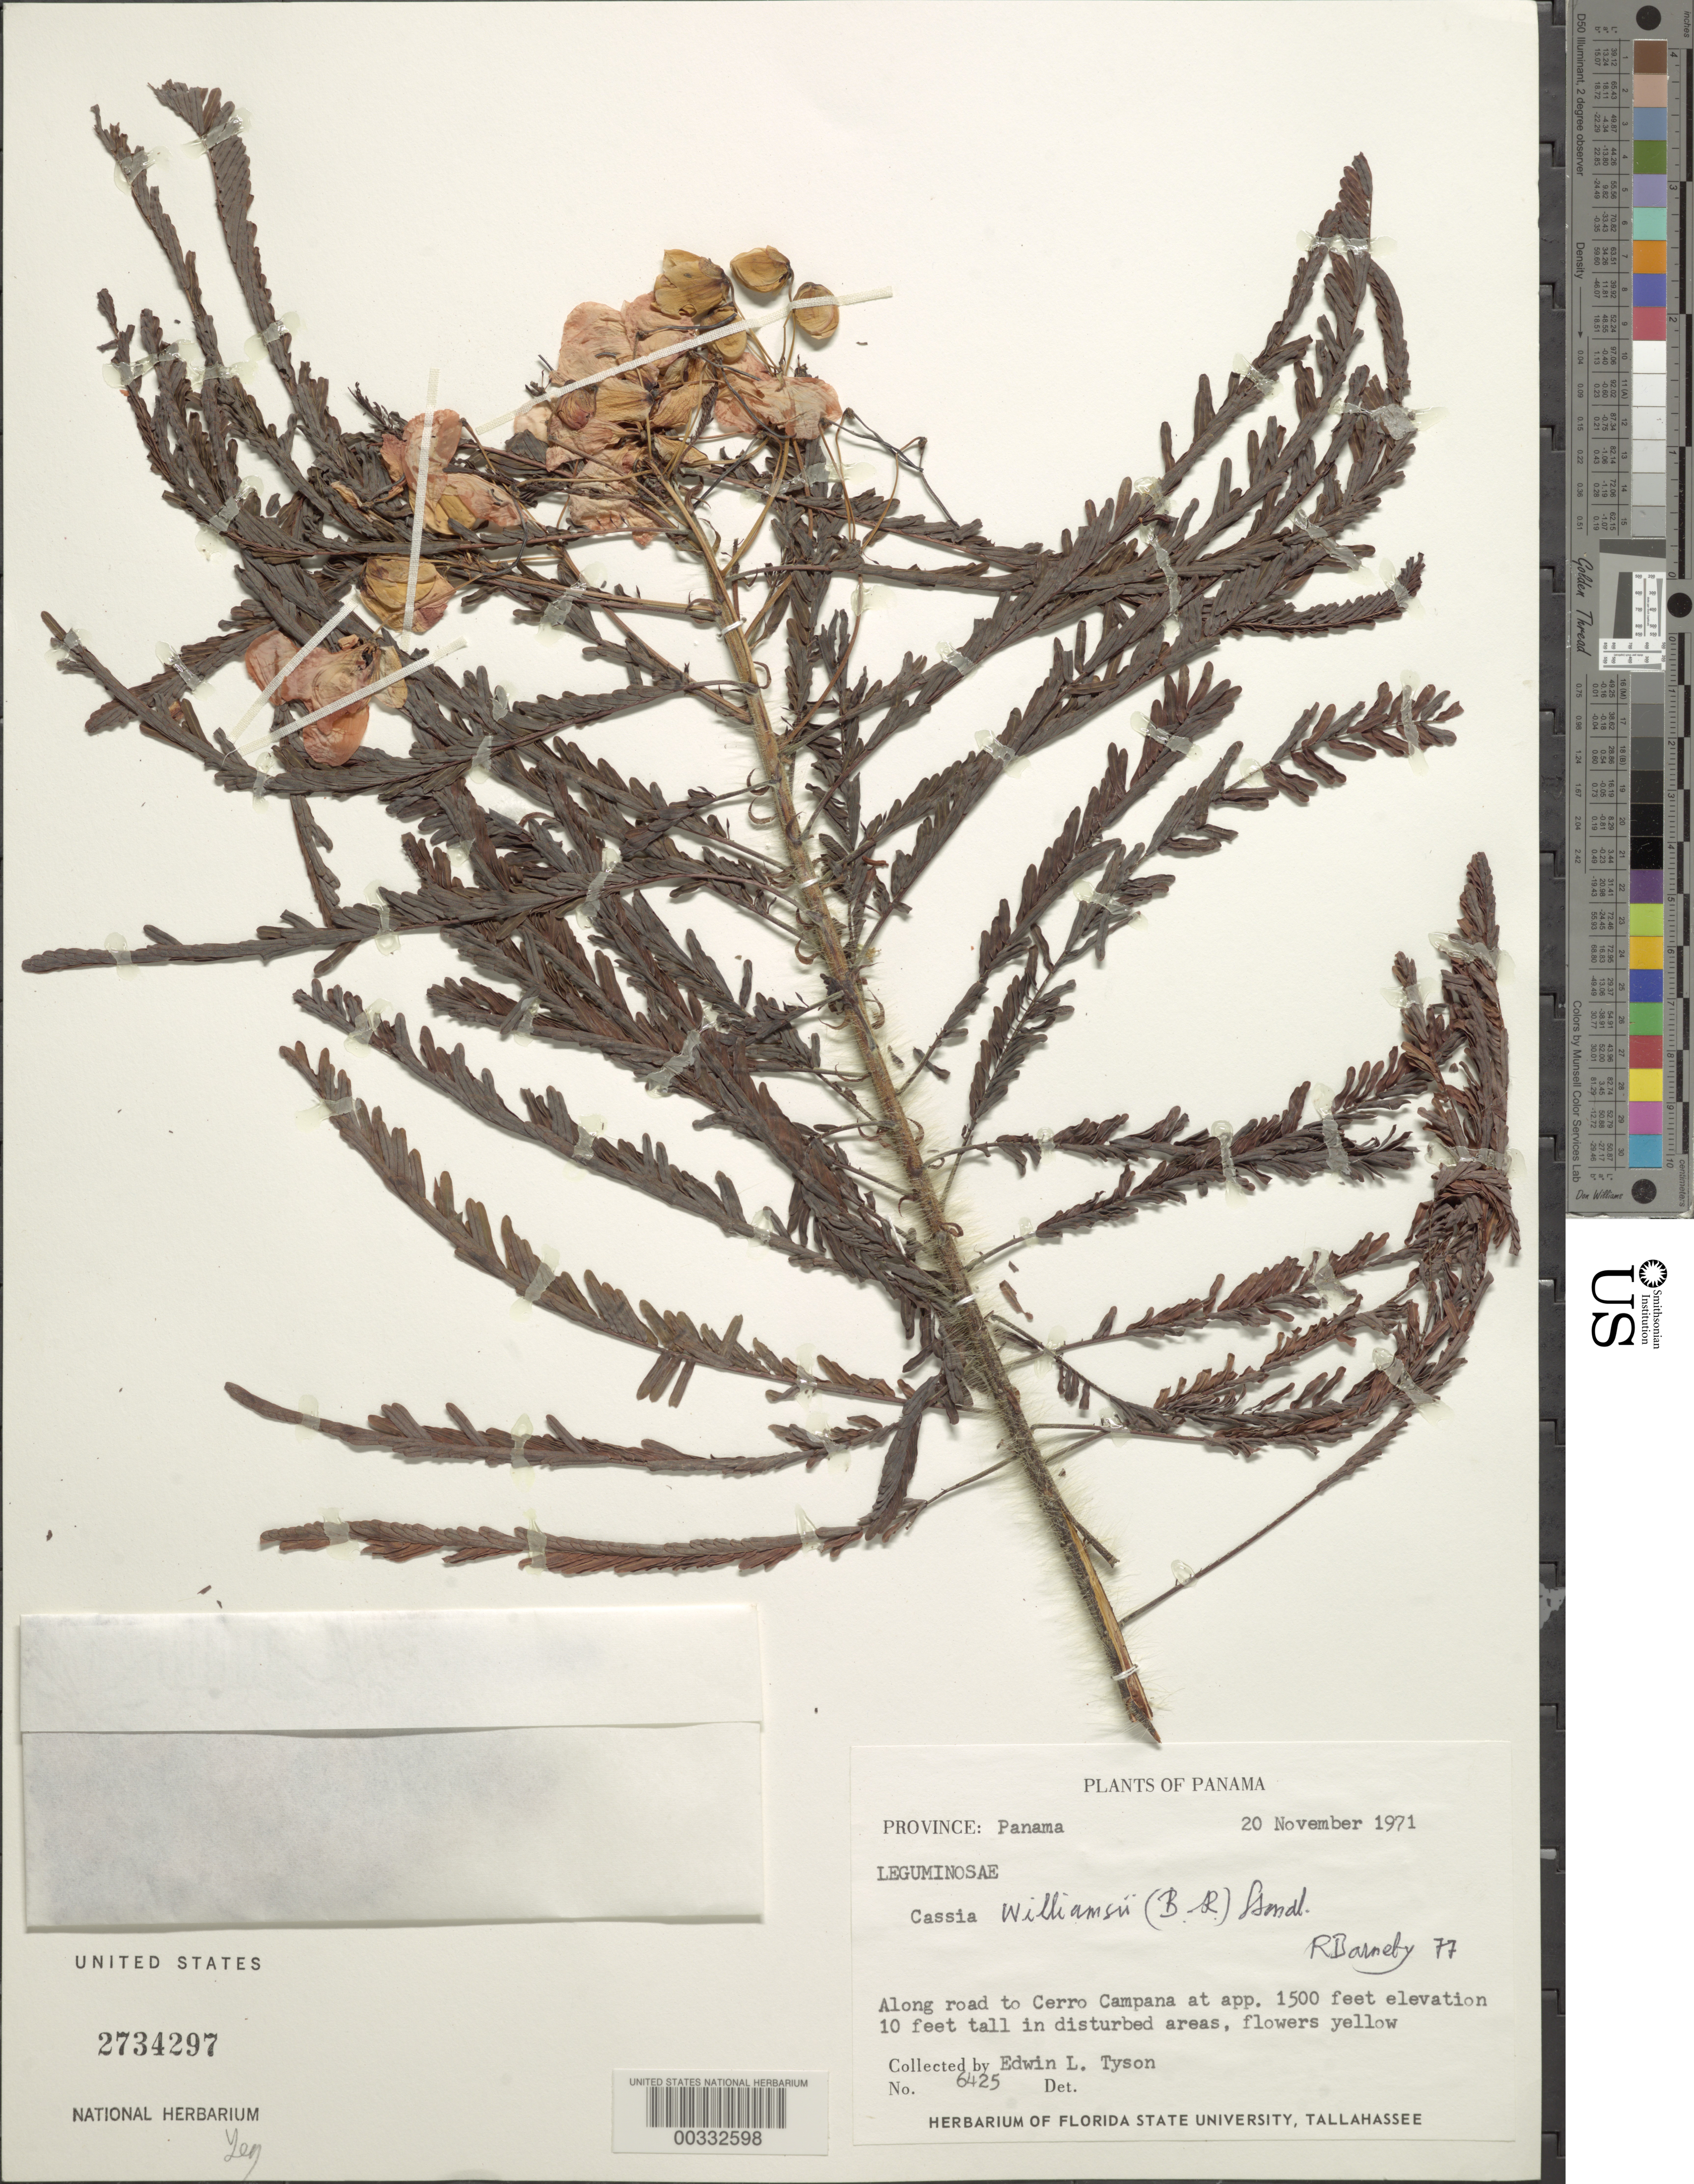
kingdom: Plantae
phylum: Tracheophyta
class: Magnoliopsida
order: Fabales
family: Fabaceae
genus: Senna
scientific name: Senna williamsii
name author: (Britton & Rose) H.S. Irwin & Barneby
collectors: E. L. Tyson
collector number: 6425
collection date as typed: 20 Nov 1971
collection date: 1971-11-20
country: Panama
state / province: Panamá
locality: Along road to Cerro Campana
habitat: In disturbed areas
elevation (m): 457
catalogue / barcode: US 2734297